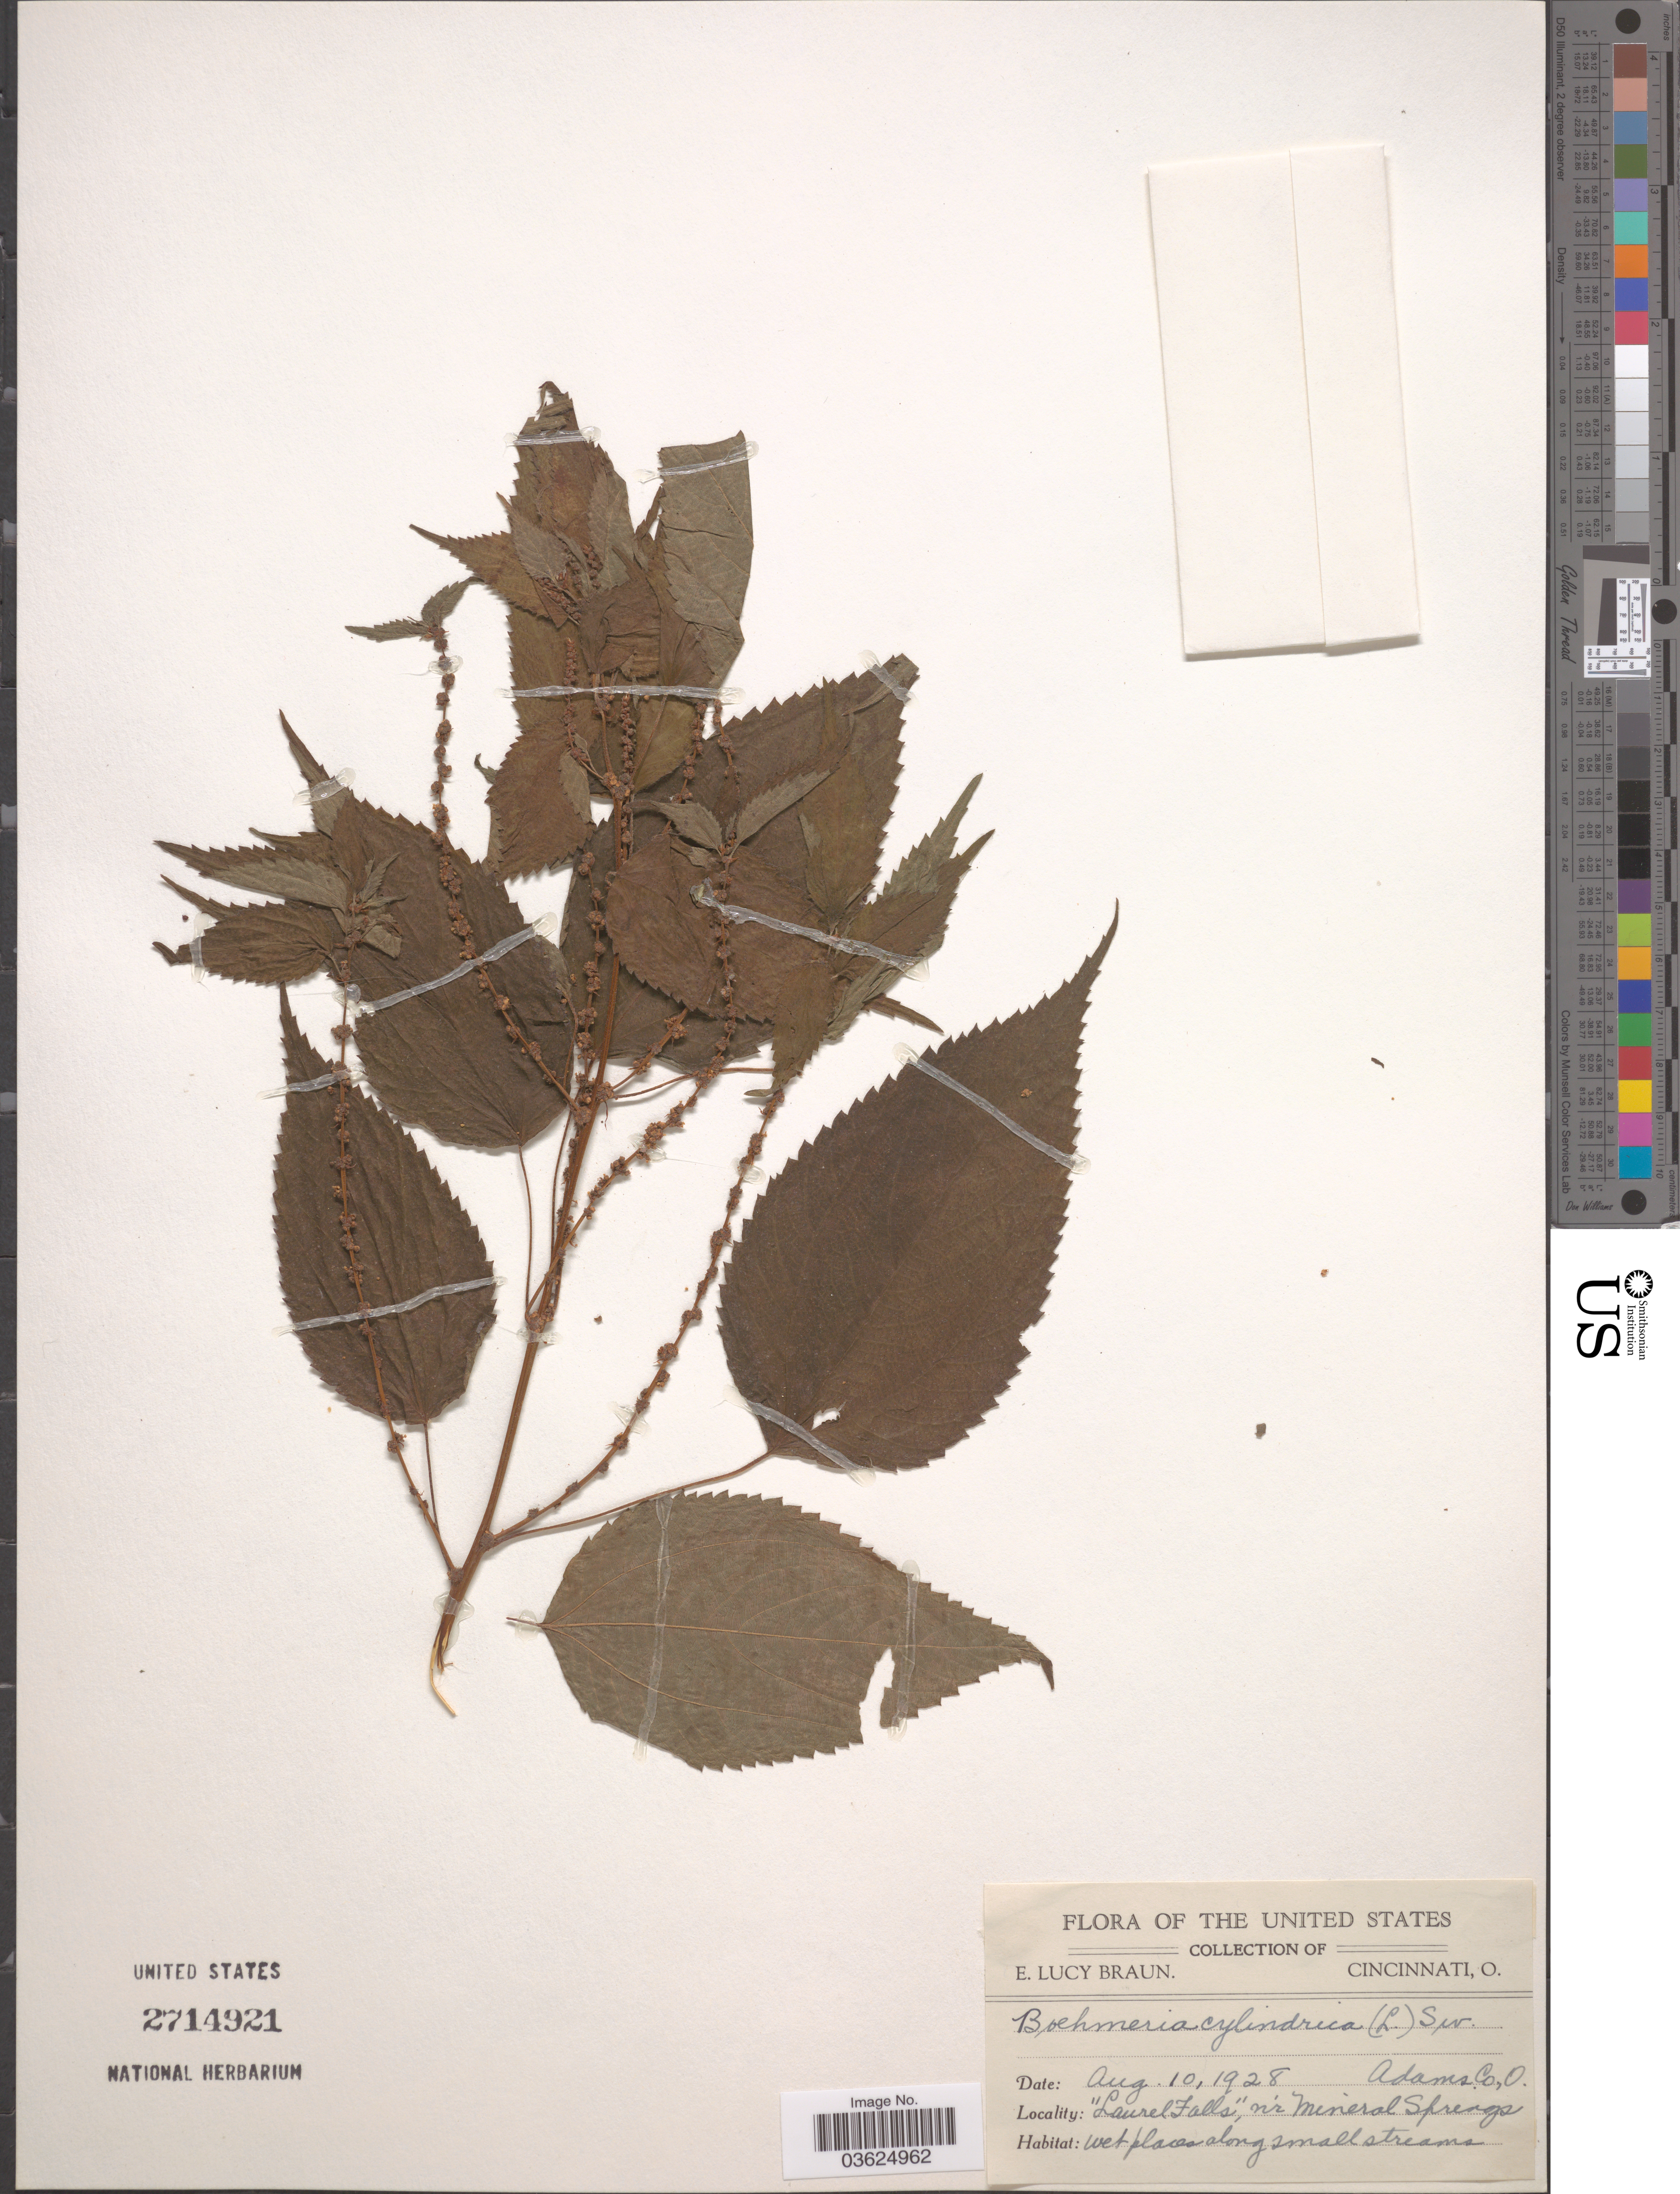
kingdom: Plantae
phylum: Tracheophyta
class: Magnoliopsida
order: Rosales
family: Urticaceae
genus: Boehmeria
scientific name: Boehmeria cylindrica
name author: (L.) Sw.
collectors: E. L. Braun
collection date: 1928-08-10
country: United States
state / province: Ohio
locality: Adams Co. 'Laurel Falls,' n'r Mineral Springs.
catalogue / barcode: US 2714921